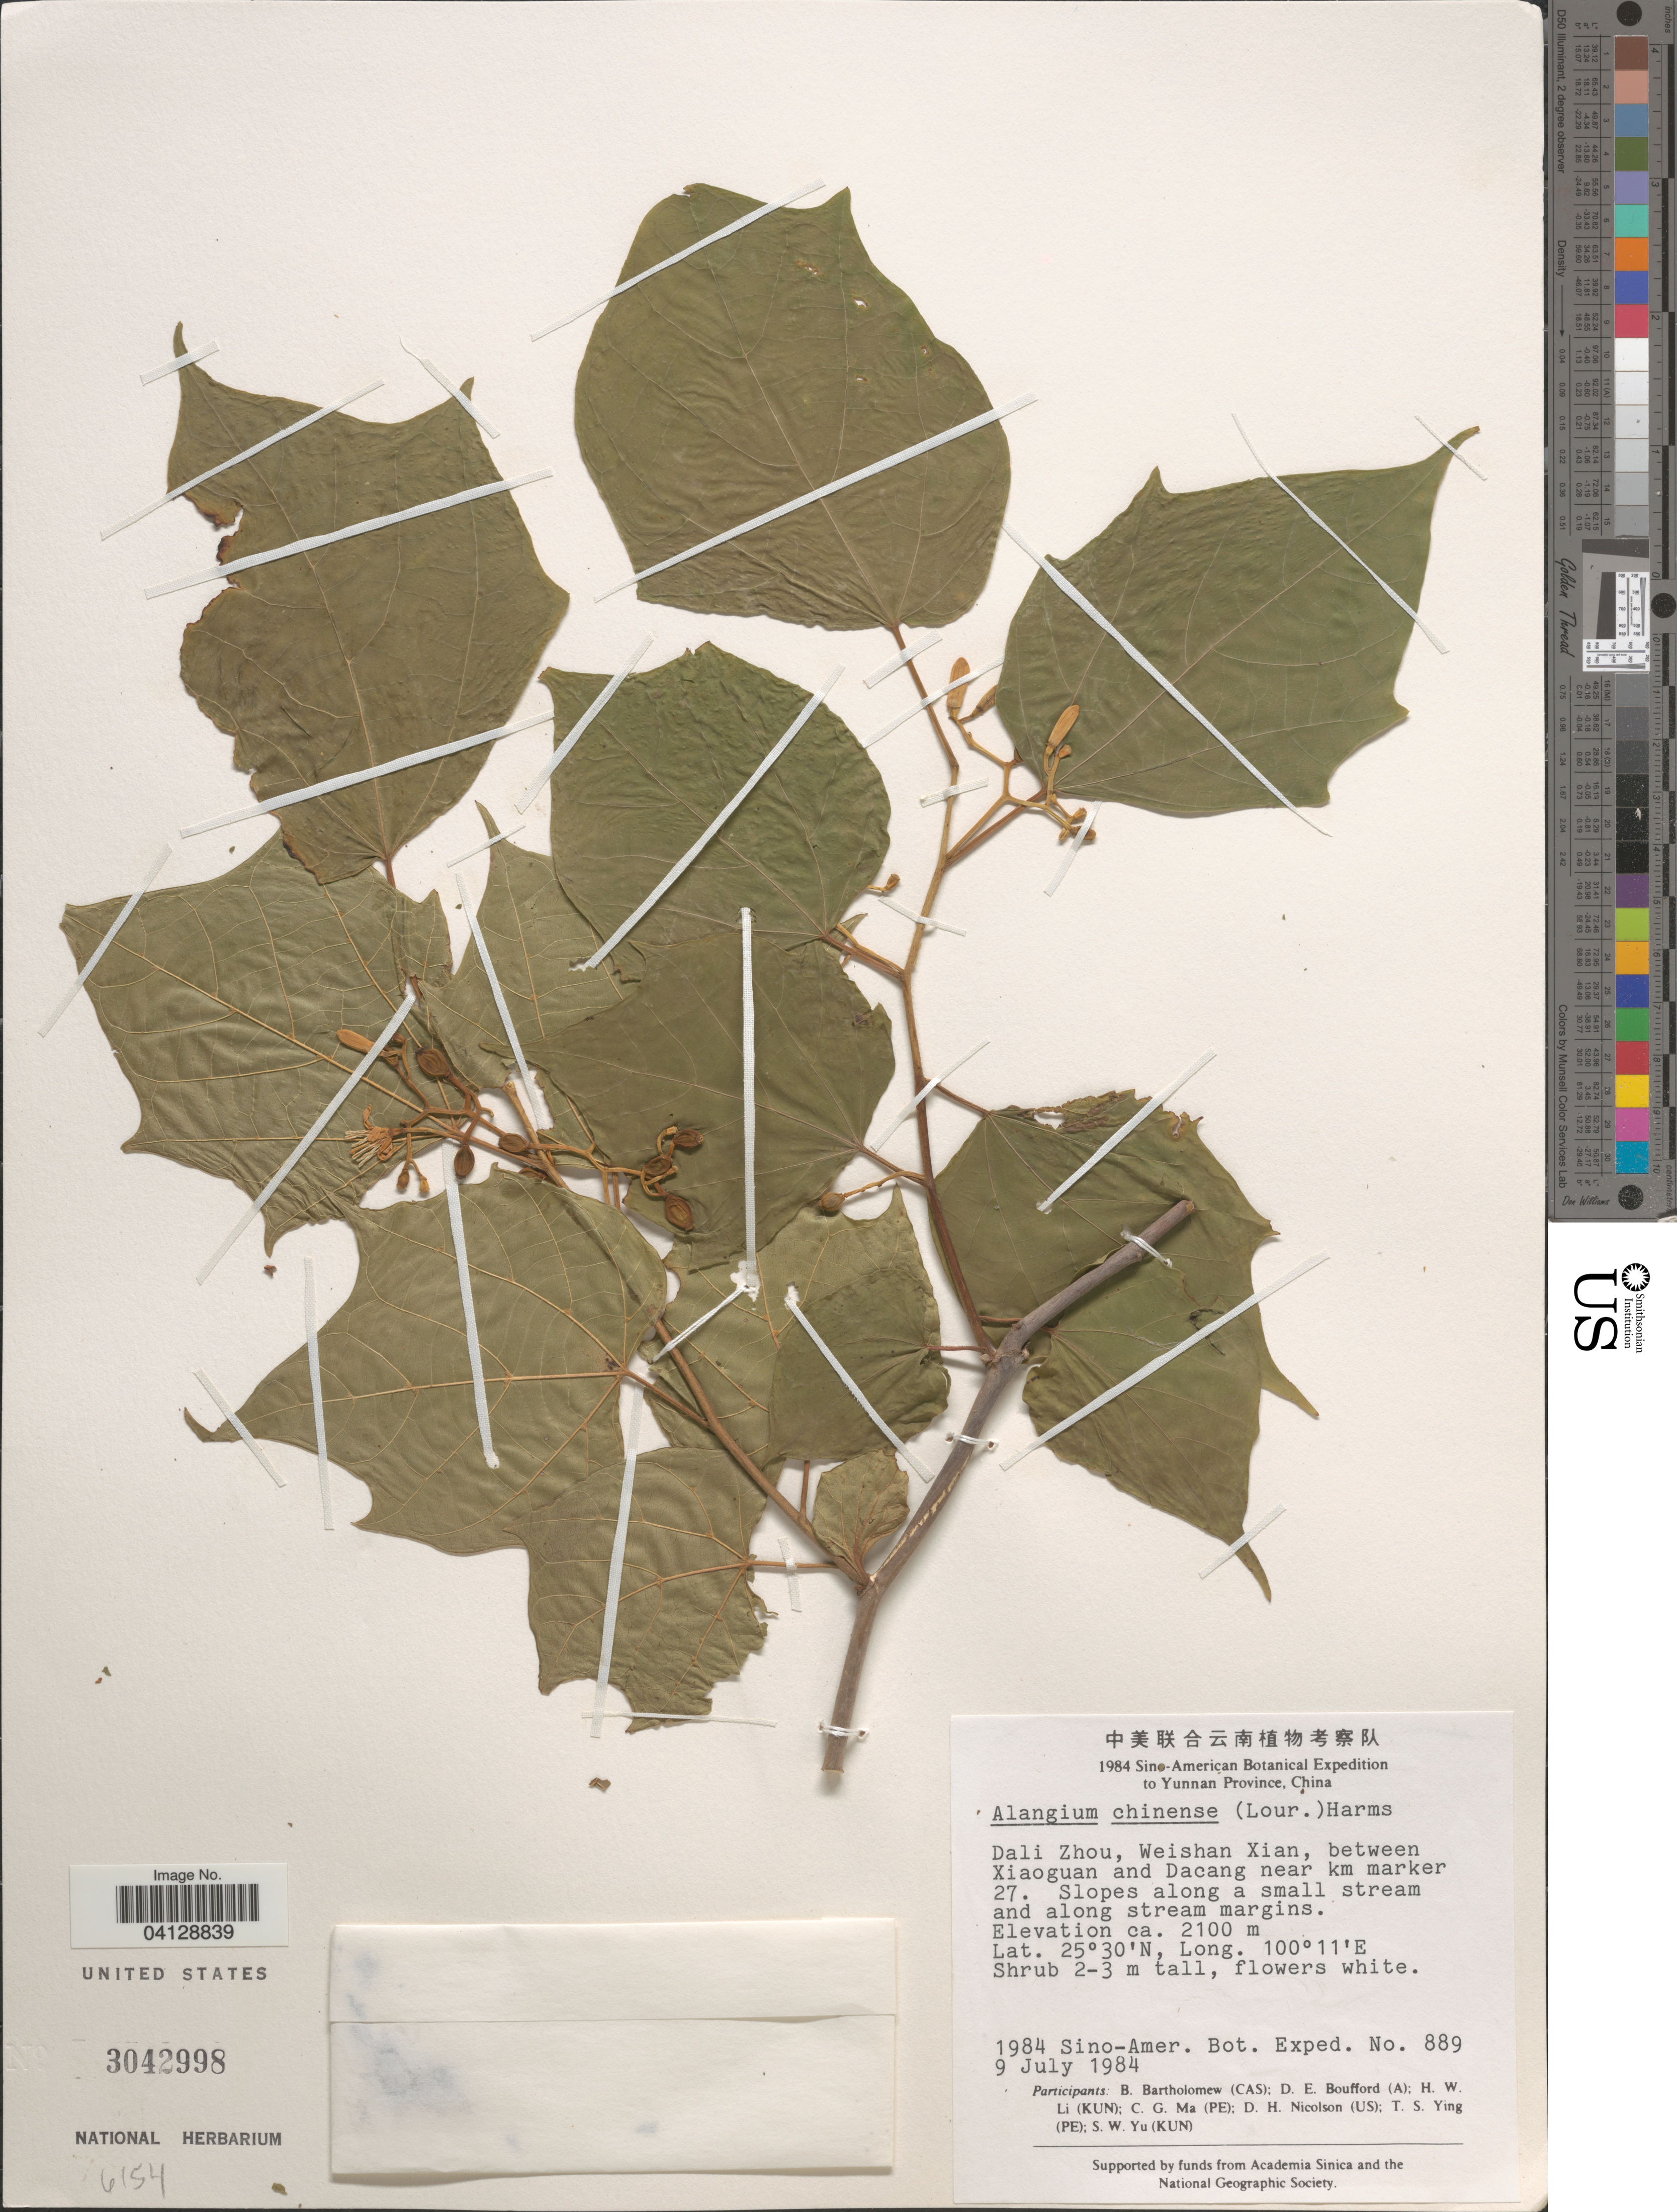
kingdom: Plantae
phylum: Tracheophyta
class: Magnoliopsida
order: Cornales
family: Cornaceae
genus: Alangium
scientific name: Alangium chinense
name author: (Harms) Rehder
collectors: B. Bartholomew, D. E. Boufford, H. W. Li, C. Ma & et al.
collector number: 889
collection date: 1984-07-09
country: China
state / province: Yunnan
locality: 1984 Sino-American Botanical Expedition to Yunnan Province. Dali Zhou, Weishan Xian, between Xiaoguan and Dacang near km marker 27.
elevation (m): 2100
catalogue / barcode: US 3042998